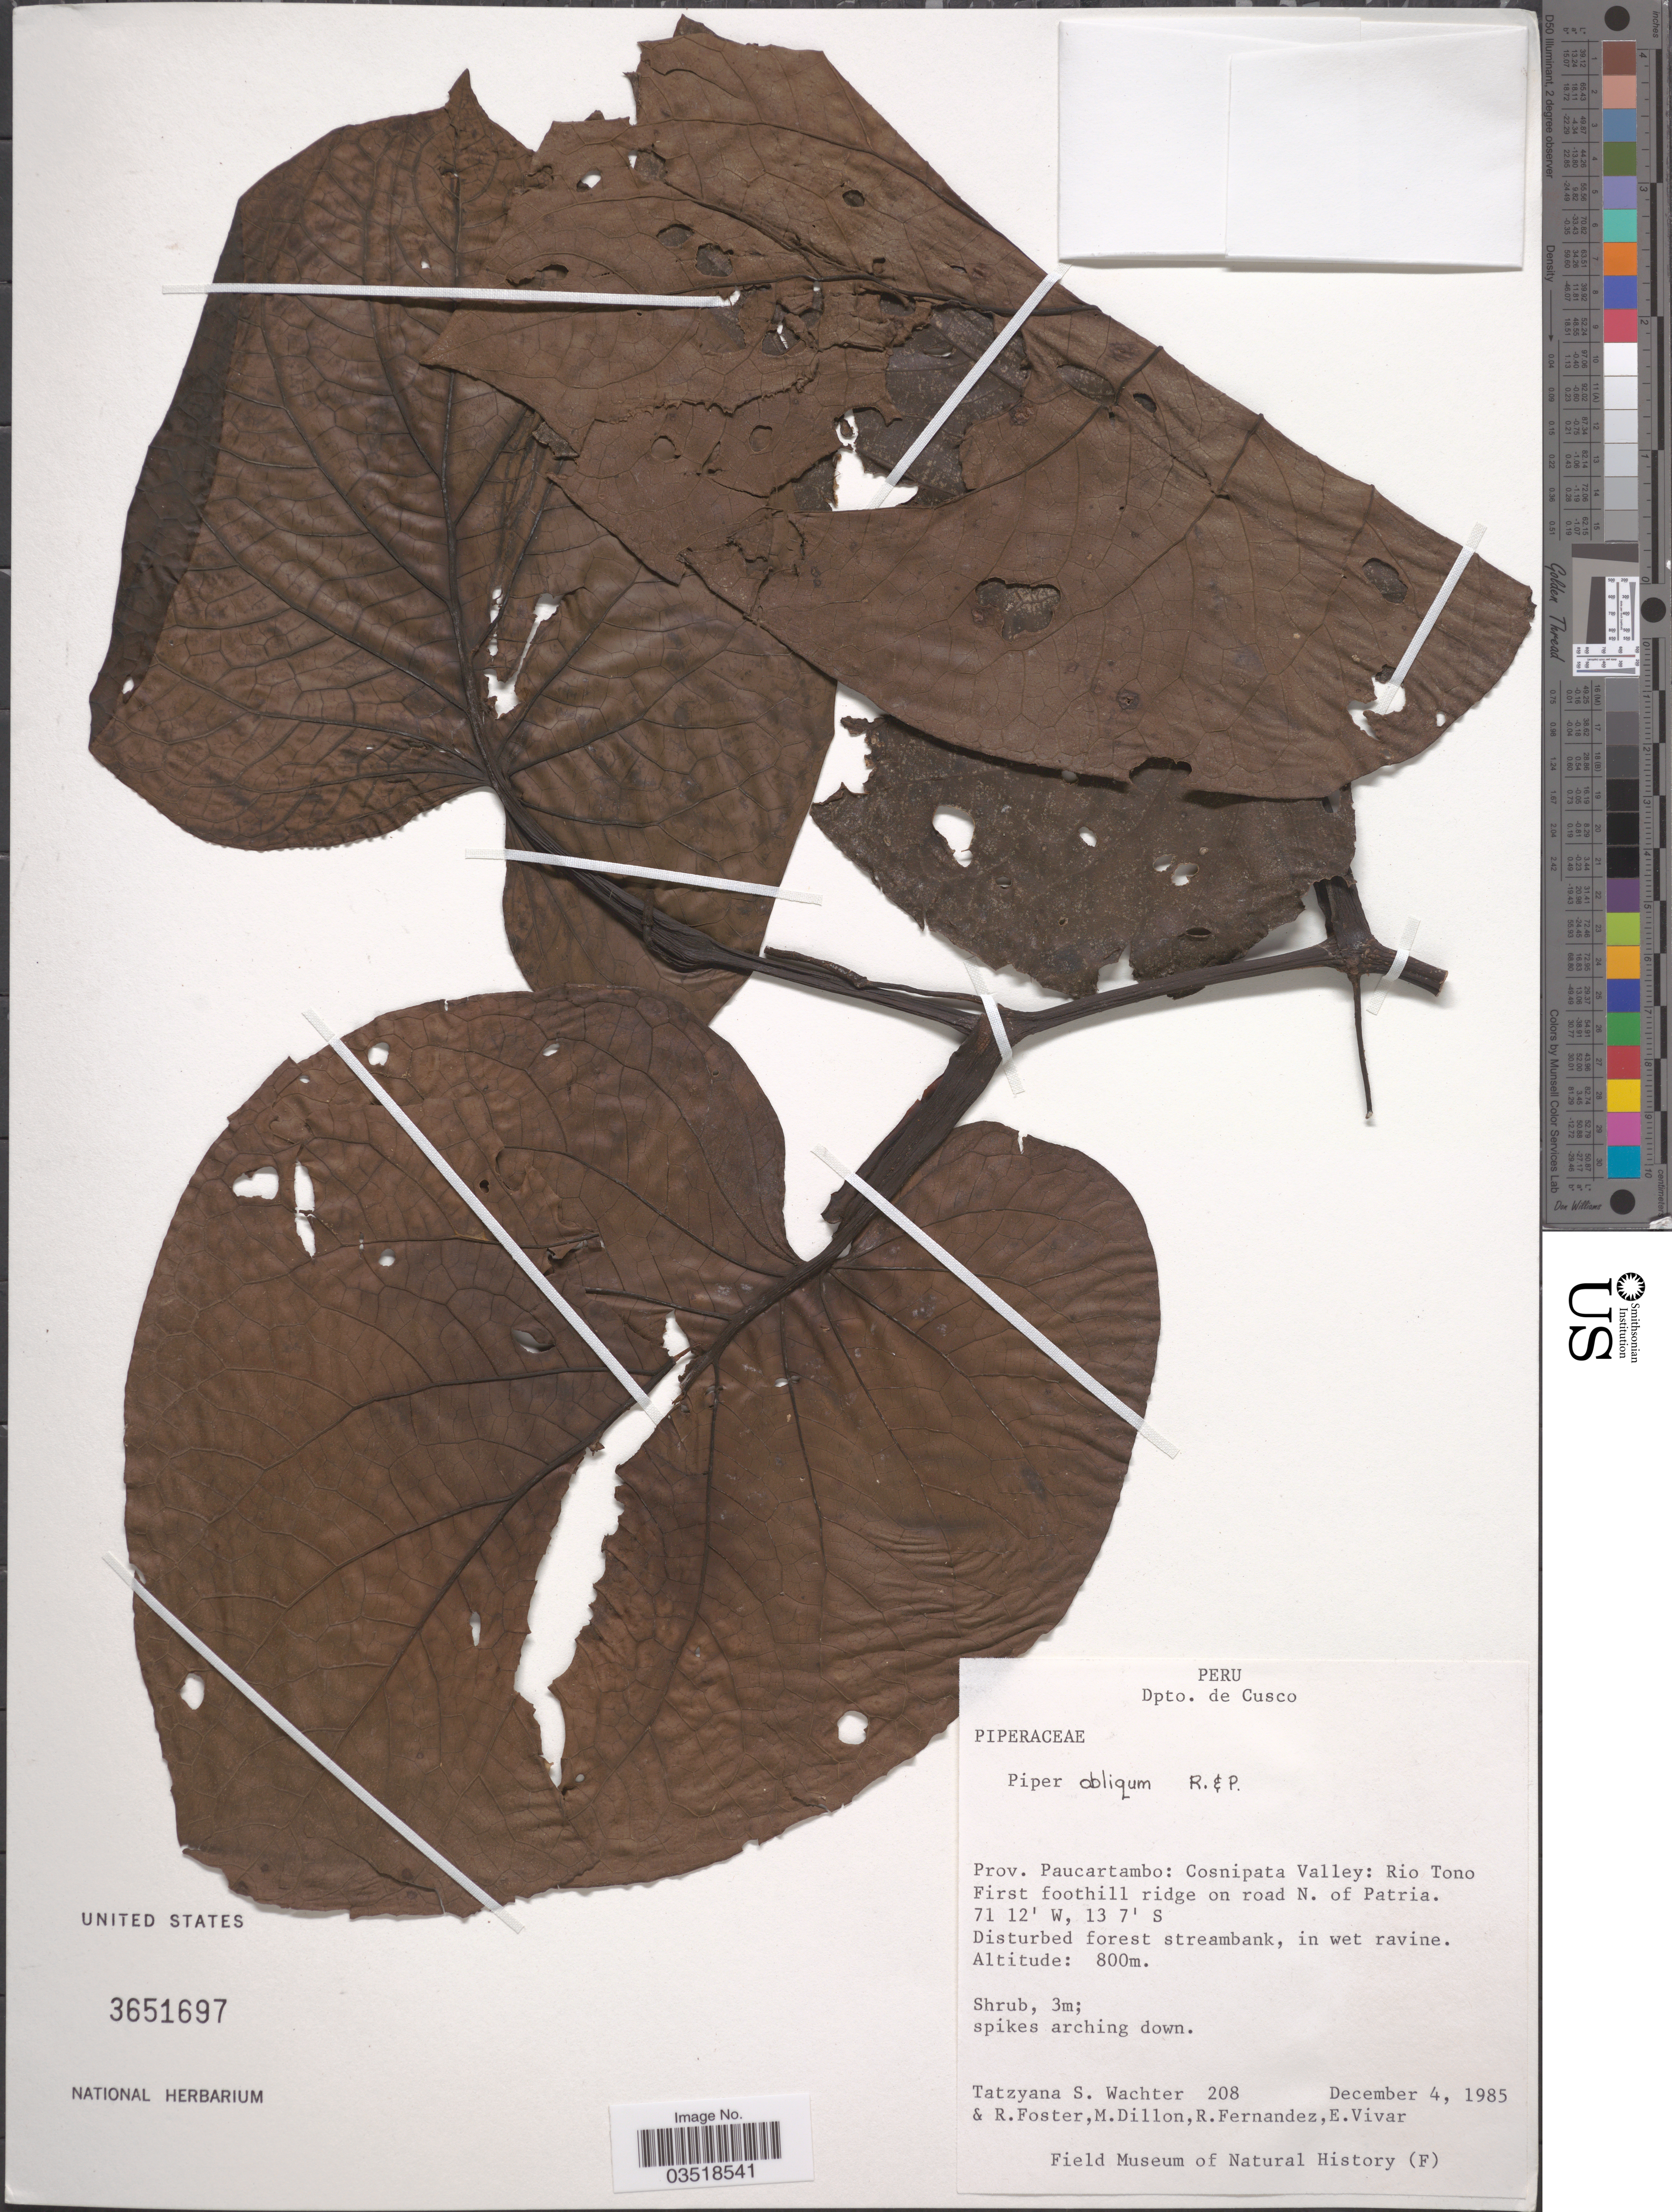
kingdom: Plantae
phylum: Tracheophyta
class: Magnoliopsida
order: Piperales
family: Piperaceae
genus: Piper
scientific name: Piper obliquum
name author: Ruiz & Pav.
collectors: T. Wachter, R. Foster, M. O. Dillon, R. Fernandez & E. Vivar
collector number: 208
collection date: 1985-12-04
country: Peru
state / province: Cusco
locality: Dpto. de Cusco. Prov. Paucartambo: Cosnipata Valley: Rio Tono First foothill ridge on road N. of Patria.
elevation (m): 800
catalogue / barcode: US 3651697